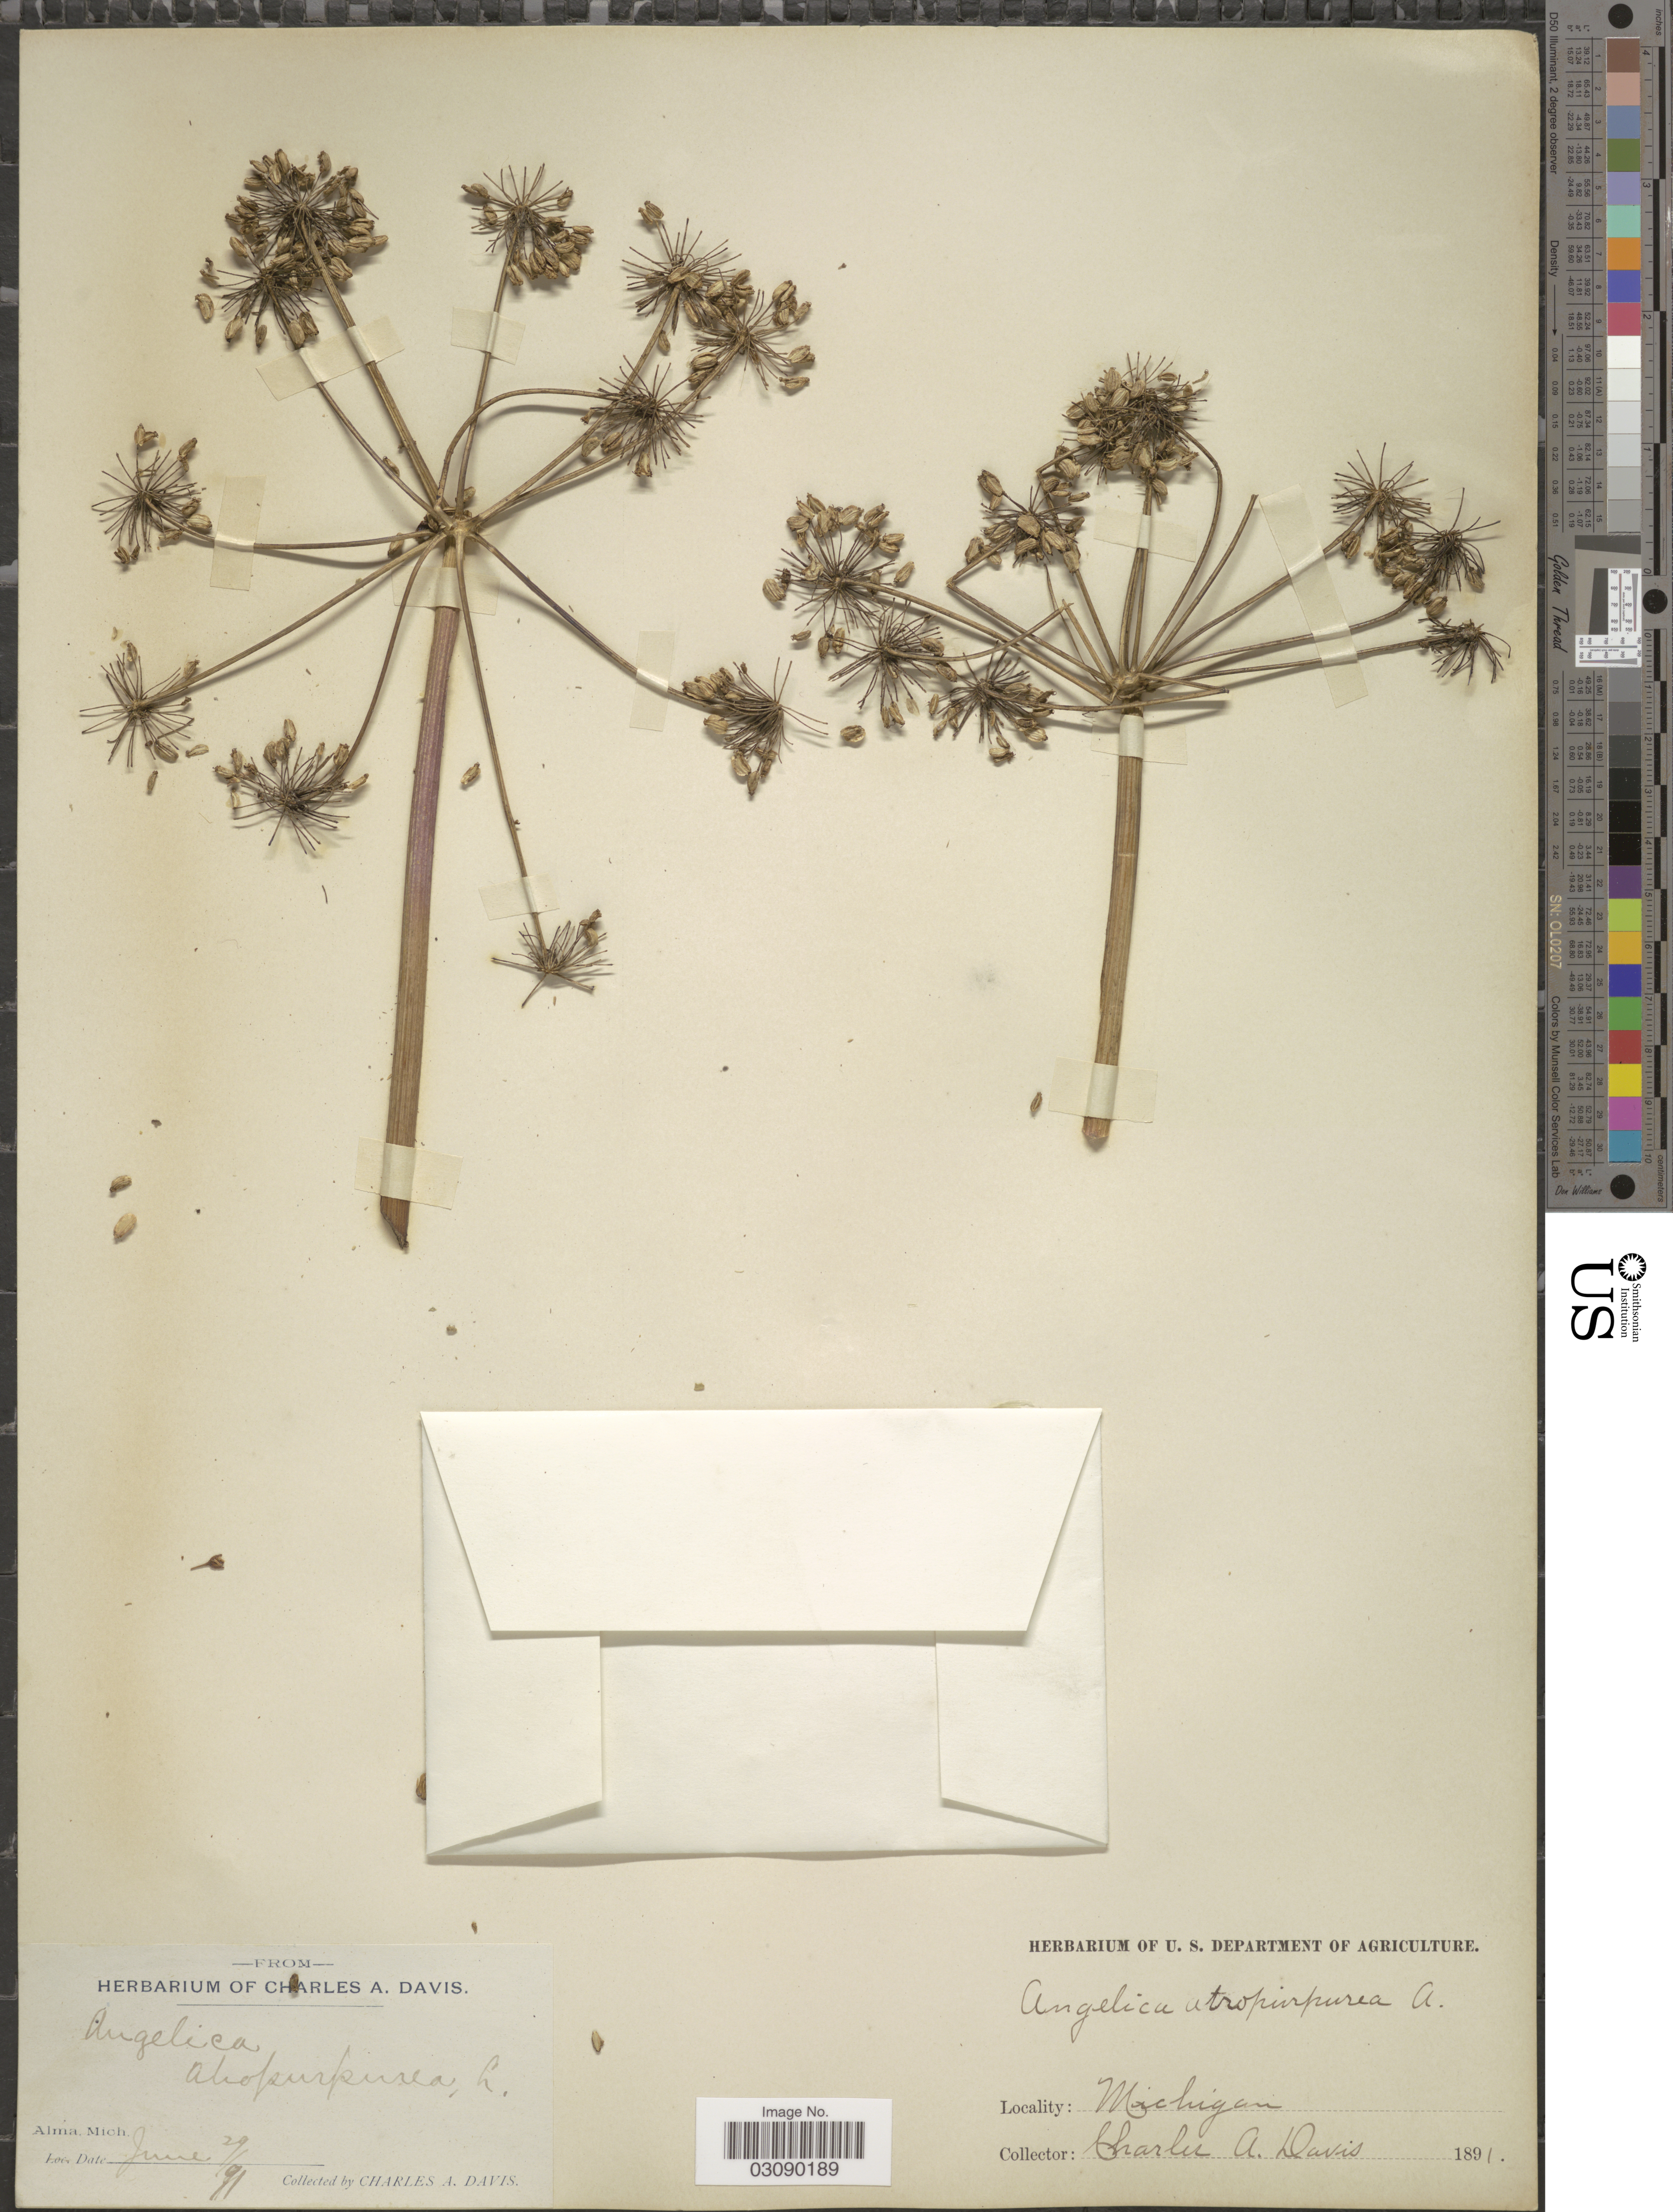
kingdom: Plantae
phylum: Tracheophyta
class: Magnoliopsida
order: Apiales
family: Apiaceae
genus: Angelica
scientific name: Angelica atropurpurea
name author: L.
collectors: C. Davis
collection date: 1891-06-29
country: United States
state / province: Michigan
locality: Alma.